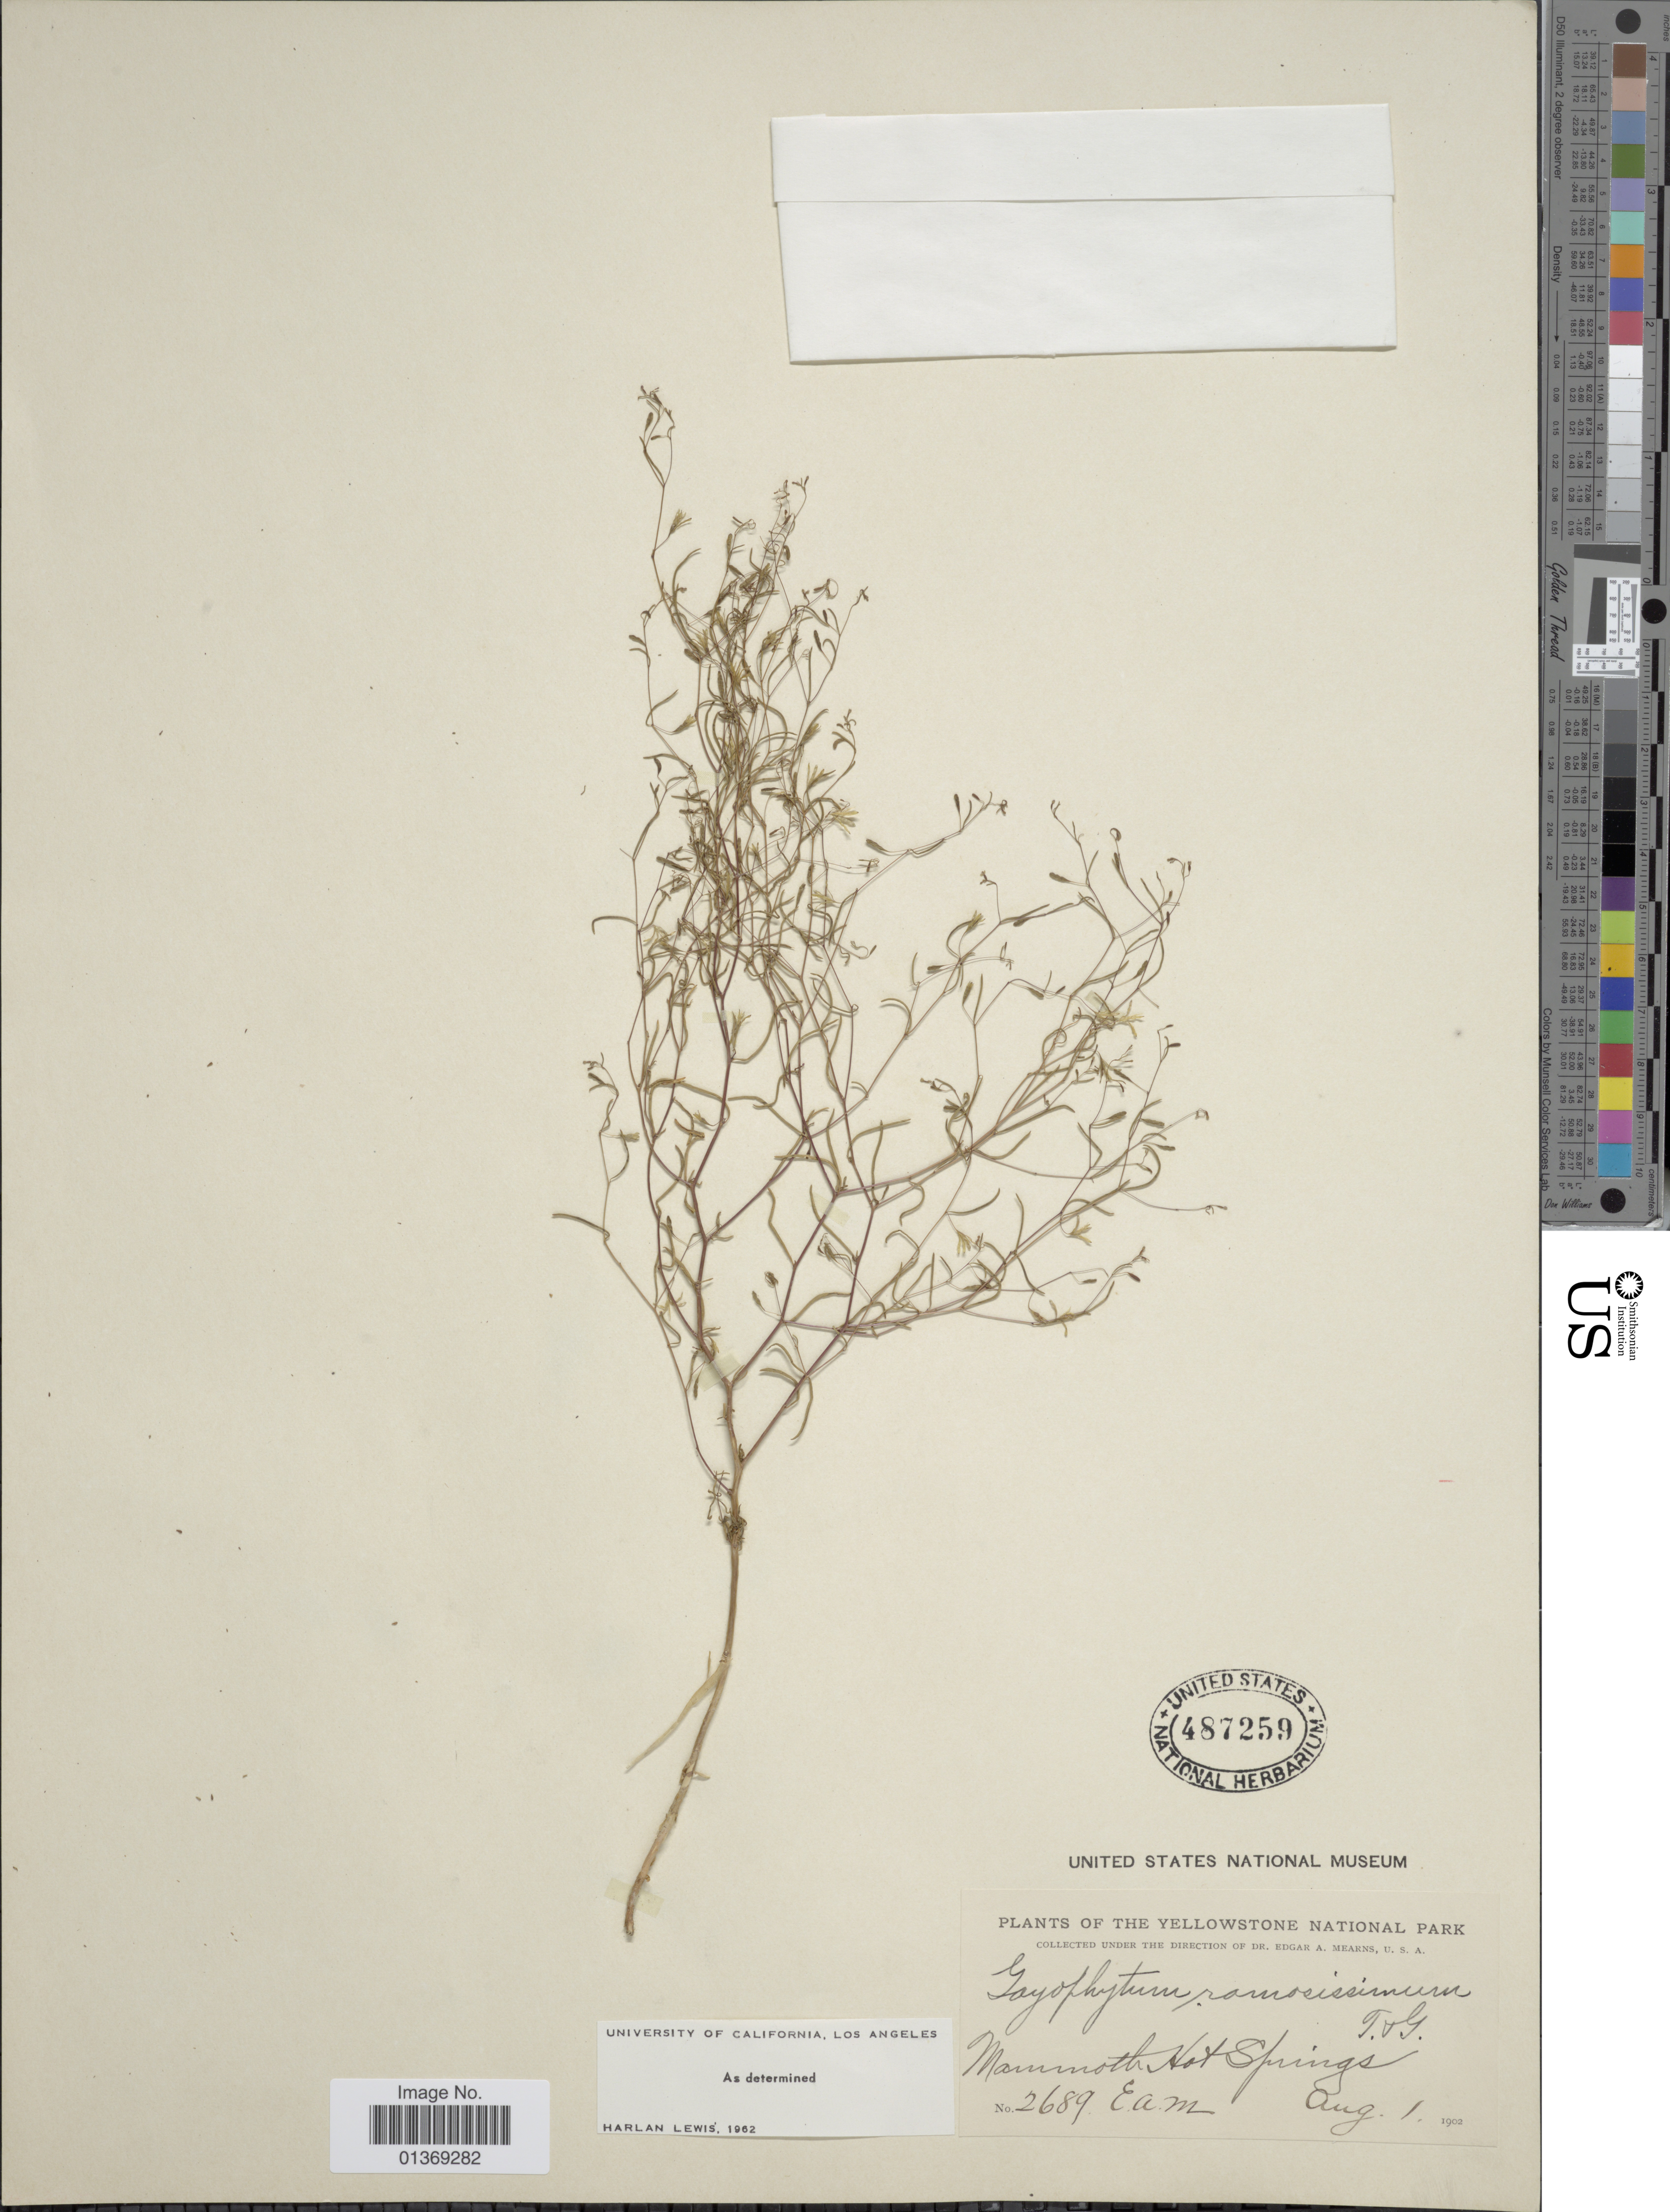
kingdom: Plantae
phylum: Tracheophyta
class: Magnoliopsida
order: Myrtales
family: Onagraceae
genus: Gayophytum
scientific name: Gayophytum ramosissimum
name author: Torr. & A. Gray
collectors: E. A. Mearns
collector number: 2689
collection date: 1902-08-01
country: United States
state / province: Wyoming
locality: Yellowstone National Park, Mammoth Hot Springs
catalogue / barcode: US 487259